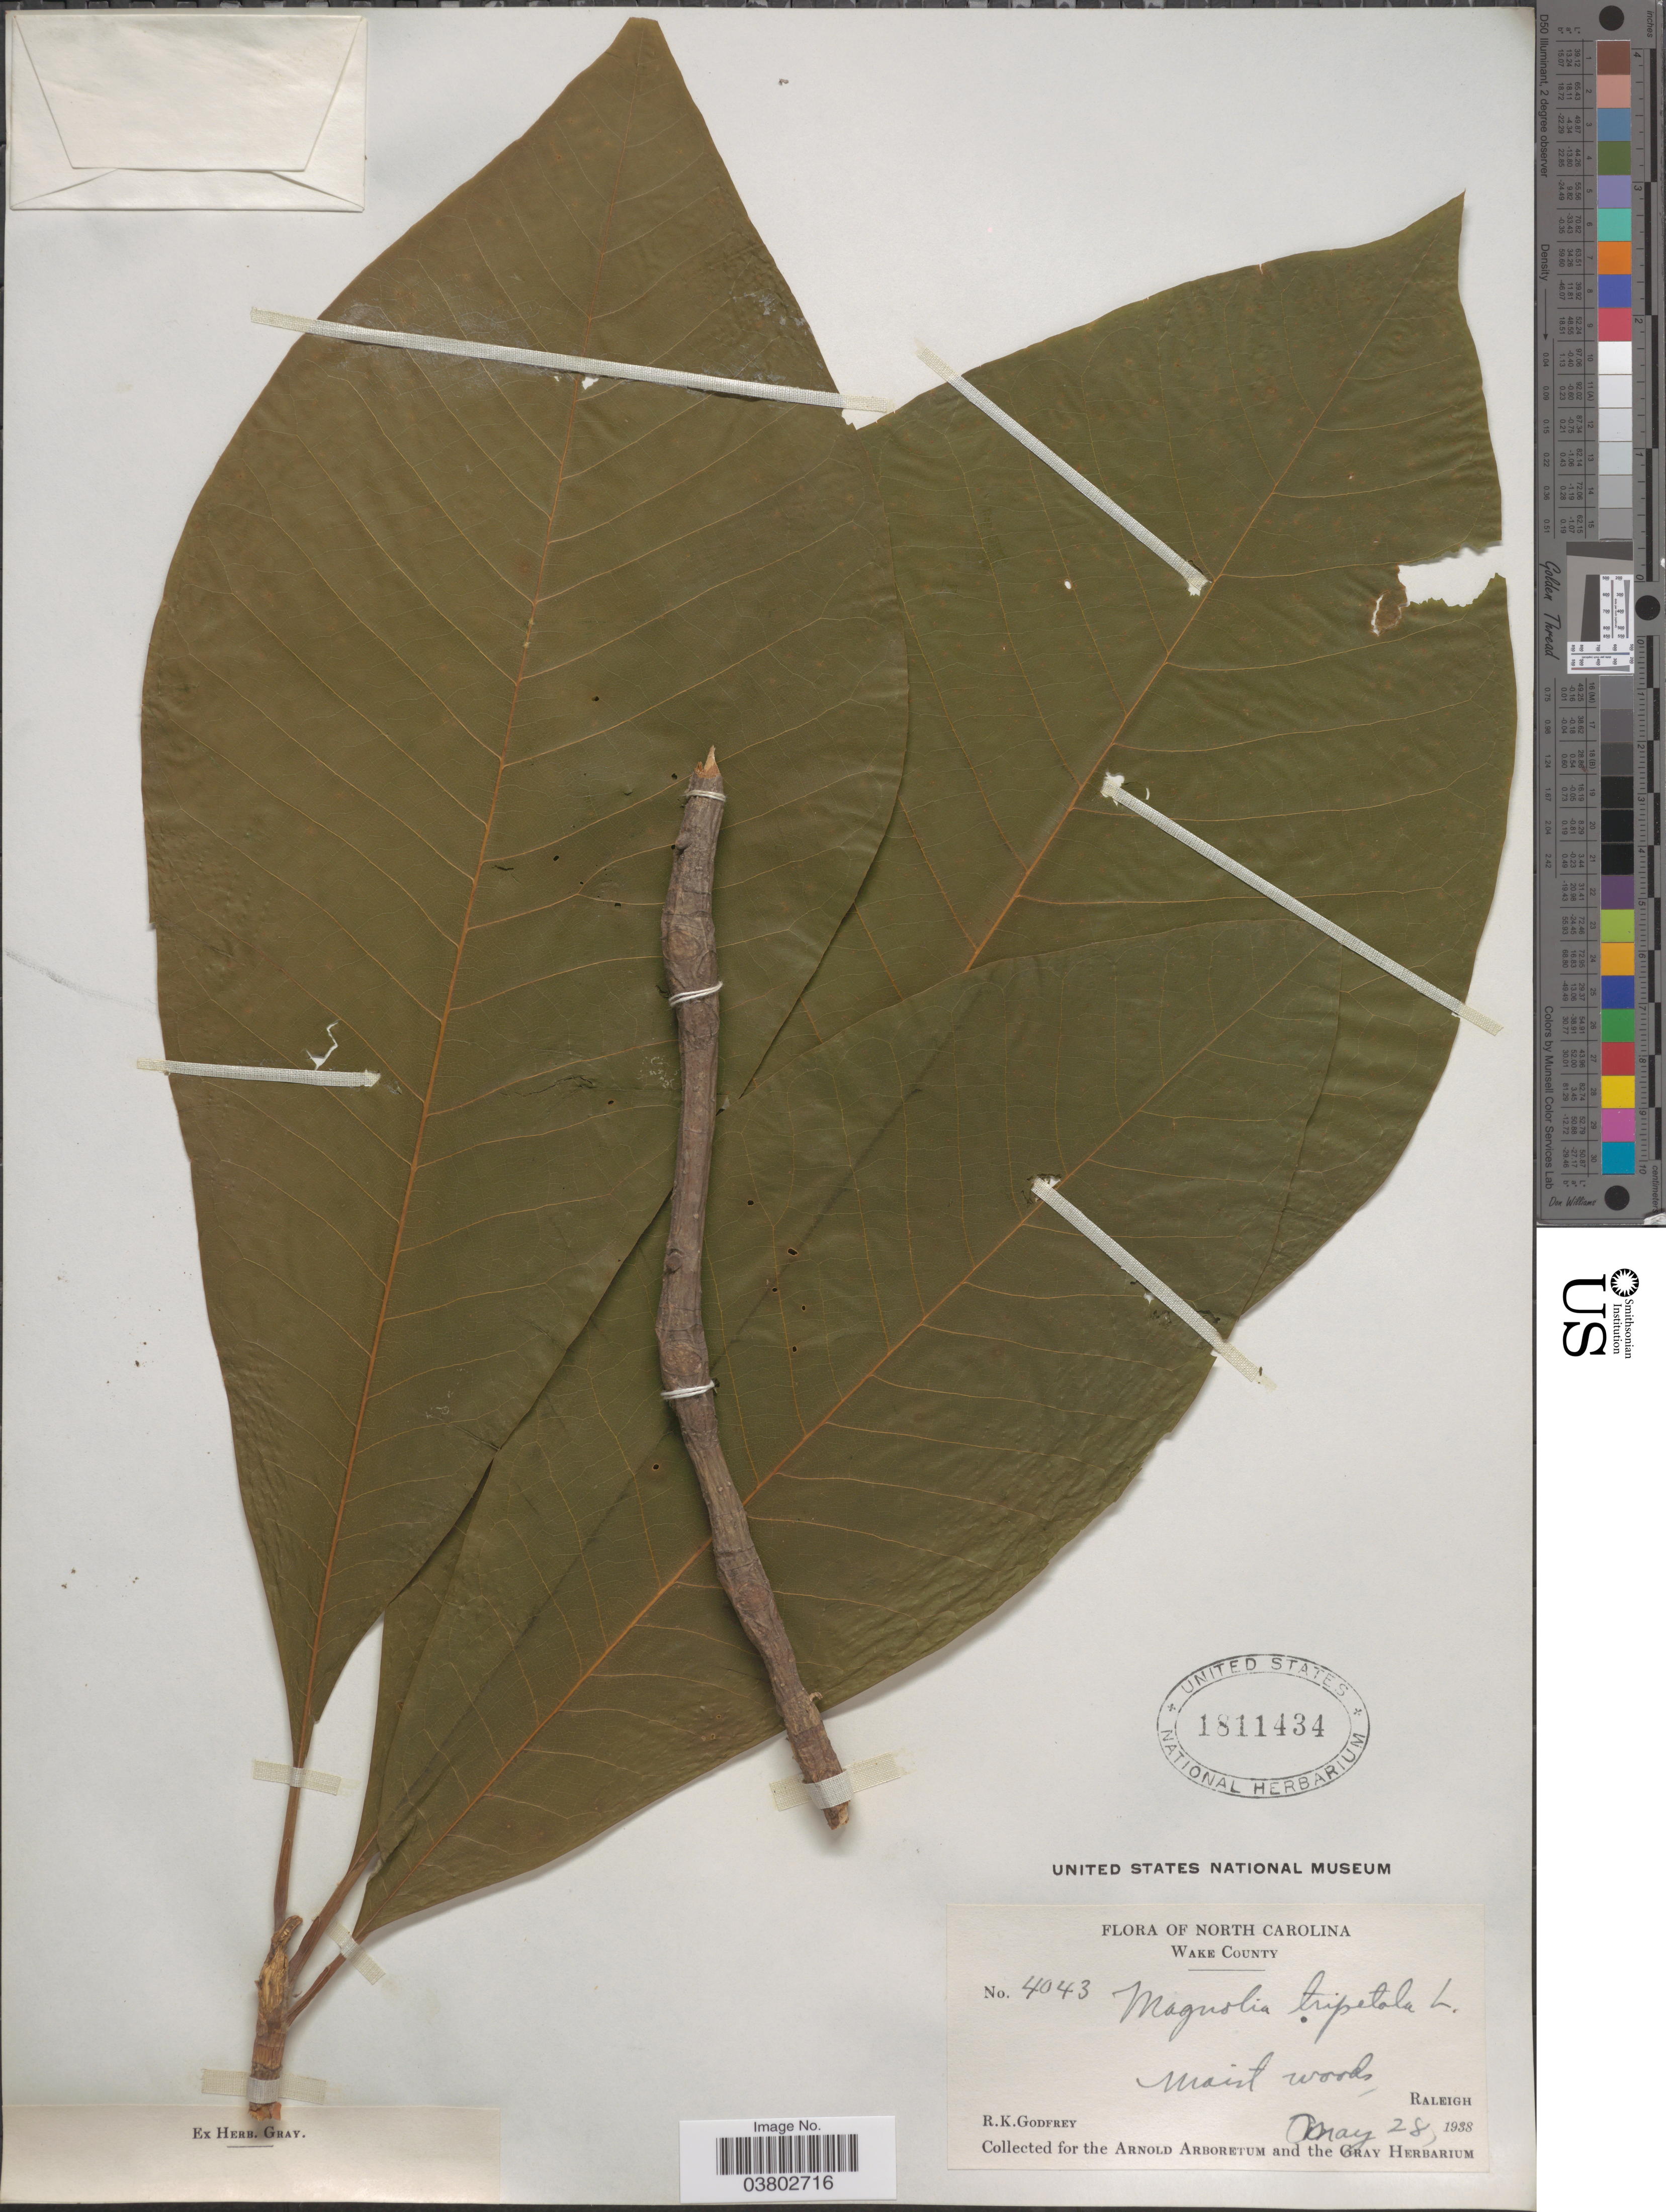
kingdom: Plantae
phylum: Tracheophyta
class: Magnoliopsida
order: Magnoliales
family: Magnoliaceae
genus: Magnolia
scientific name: Magnolia tripetala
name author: L.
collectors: R. K. Godfrey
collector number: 4043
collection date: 1938-05-28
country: United States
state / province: North Carolina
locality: Wake County. Raleigh.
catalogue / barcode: US 1811434